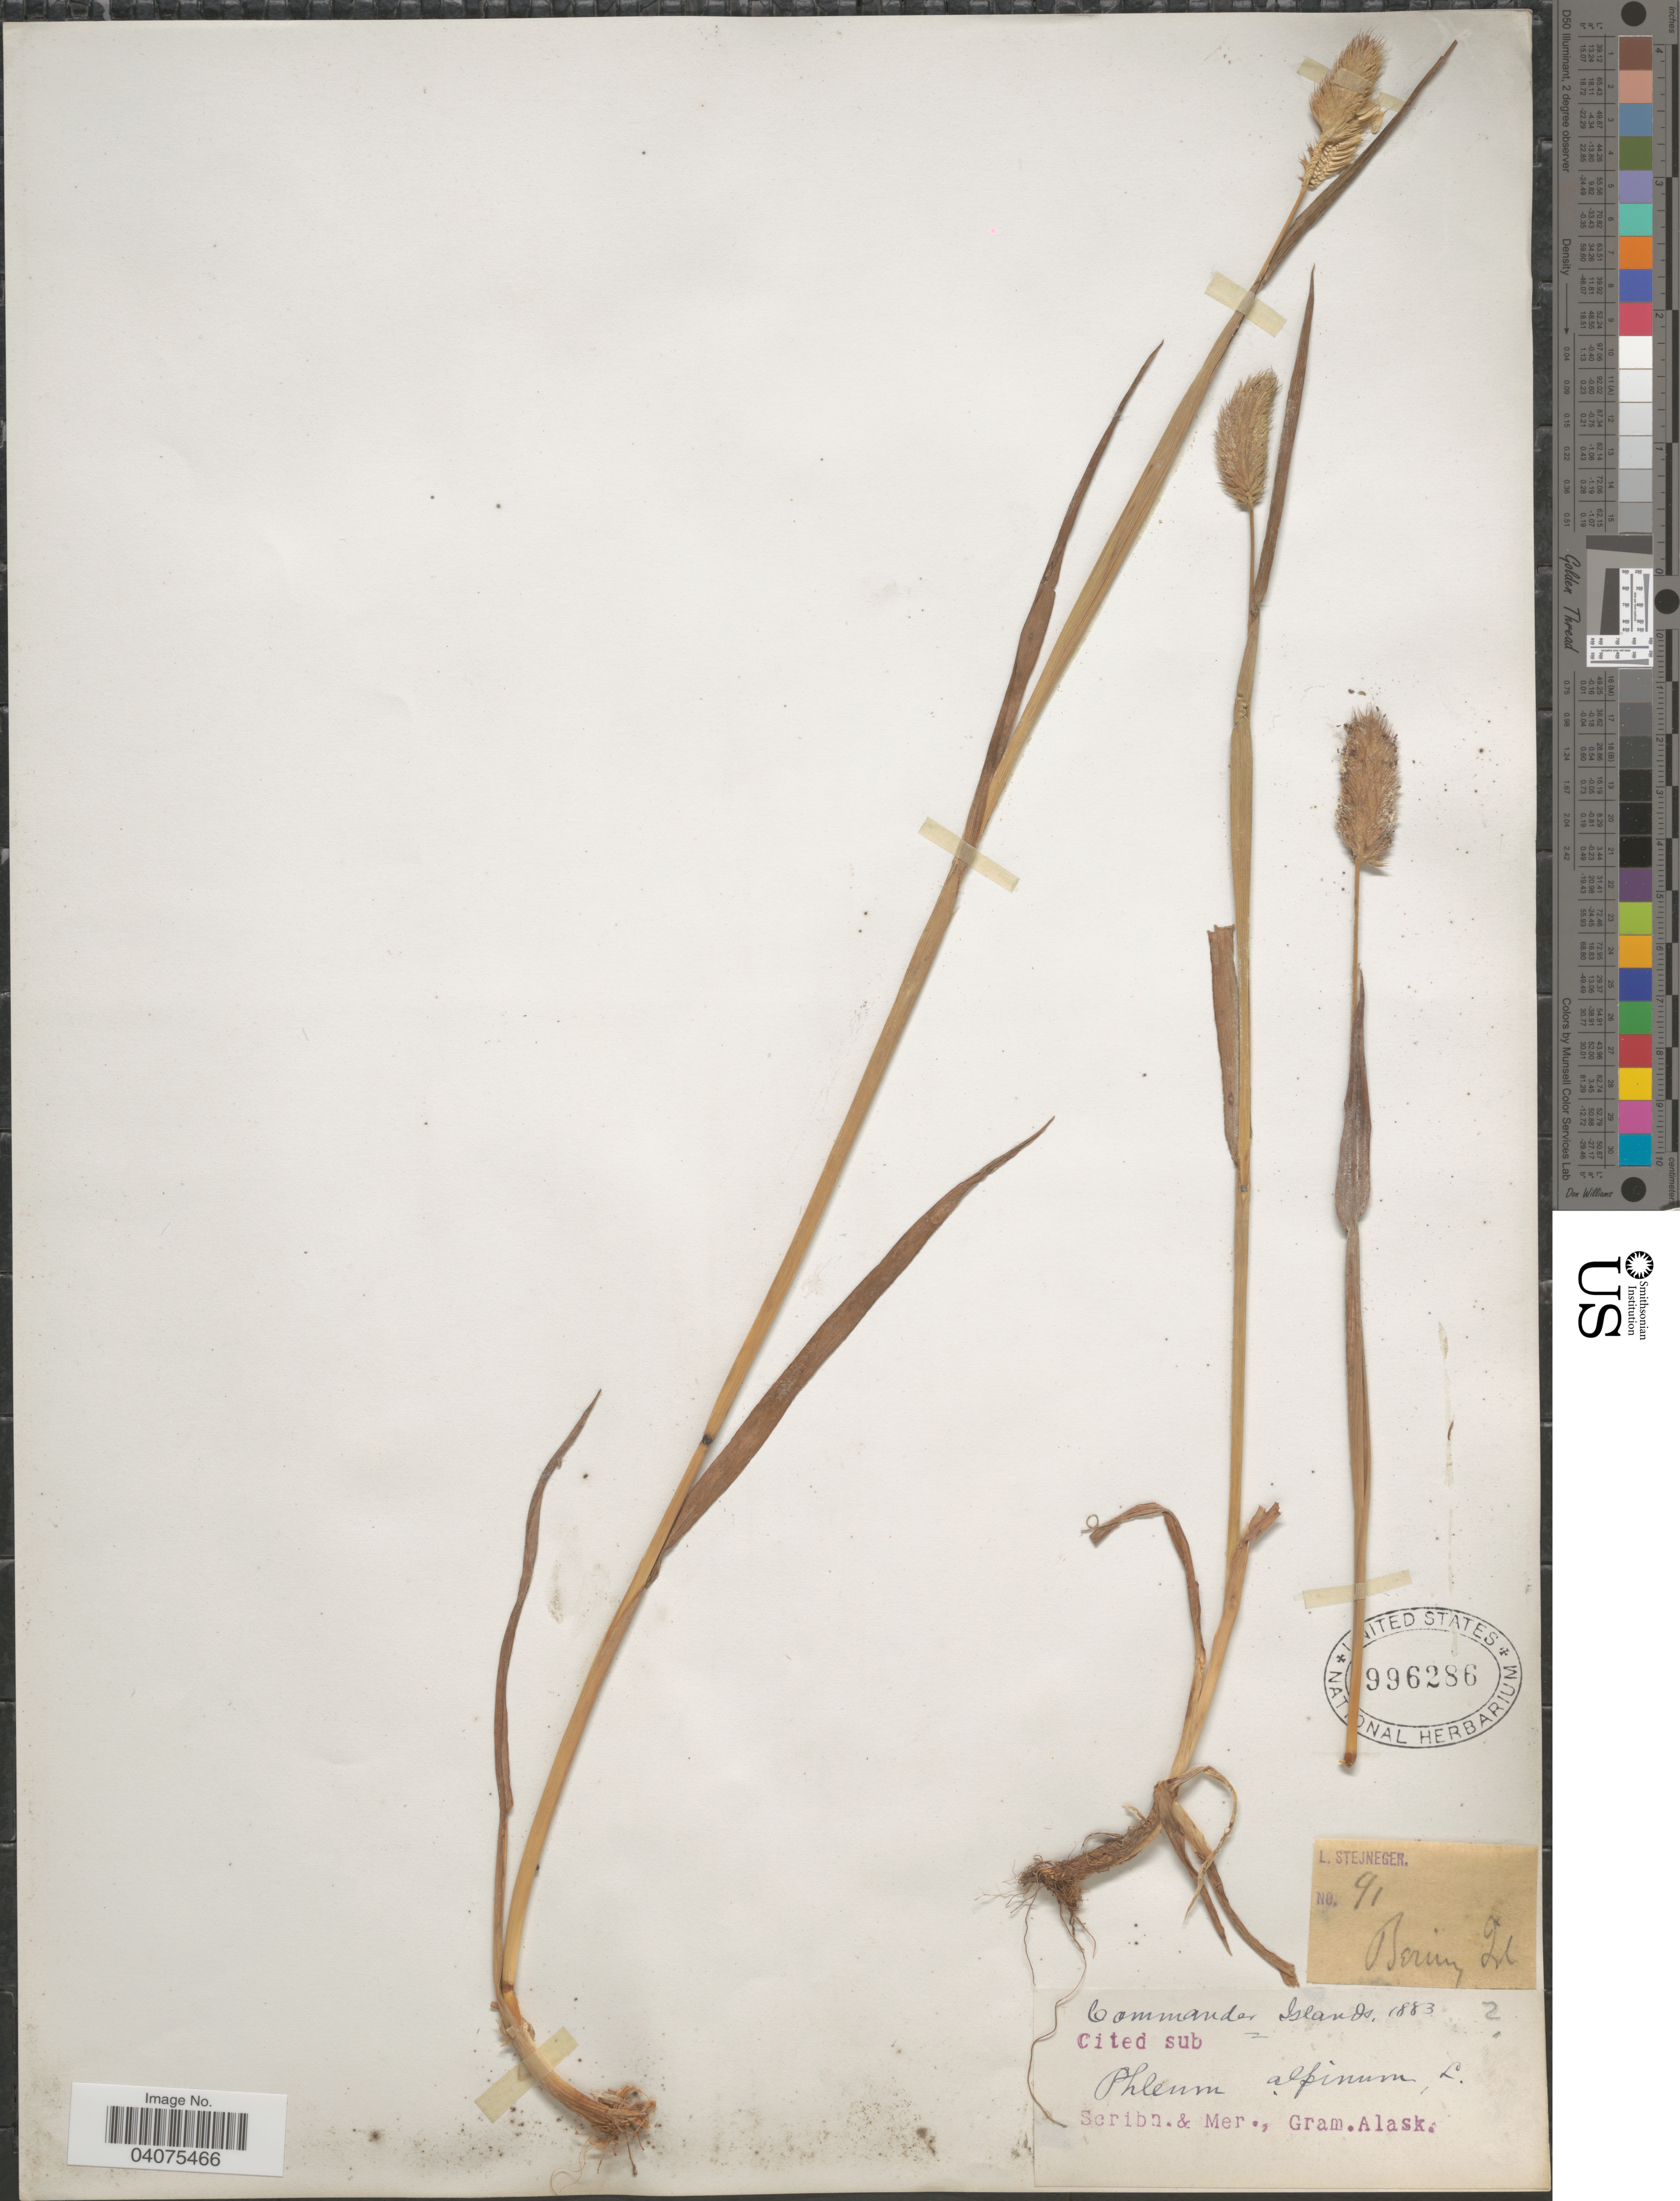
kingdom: Plantae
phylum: Tracheophyta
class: Liliopsida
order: Poales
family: Poaceae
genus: Phleum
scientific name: Phleum alpinum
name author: L.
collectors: L. Stejneger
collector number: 91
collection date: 1882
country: United States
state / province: Alaska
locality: Bering Isl. Commander Islands.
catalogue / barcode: US 996286